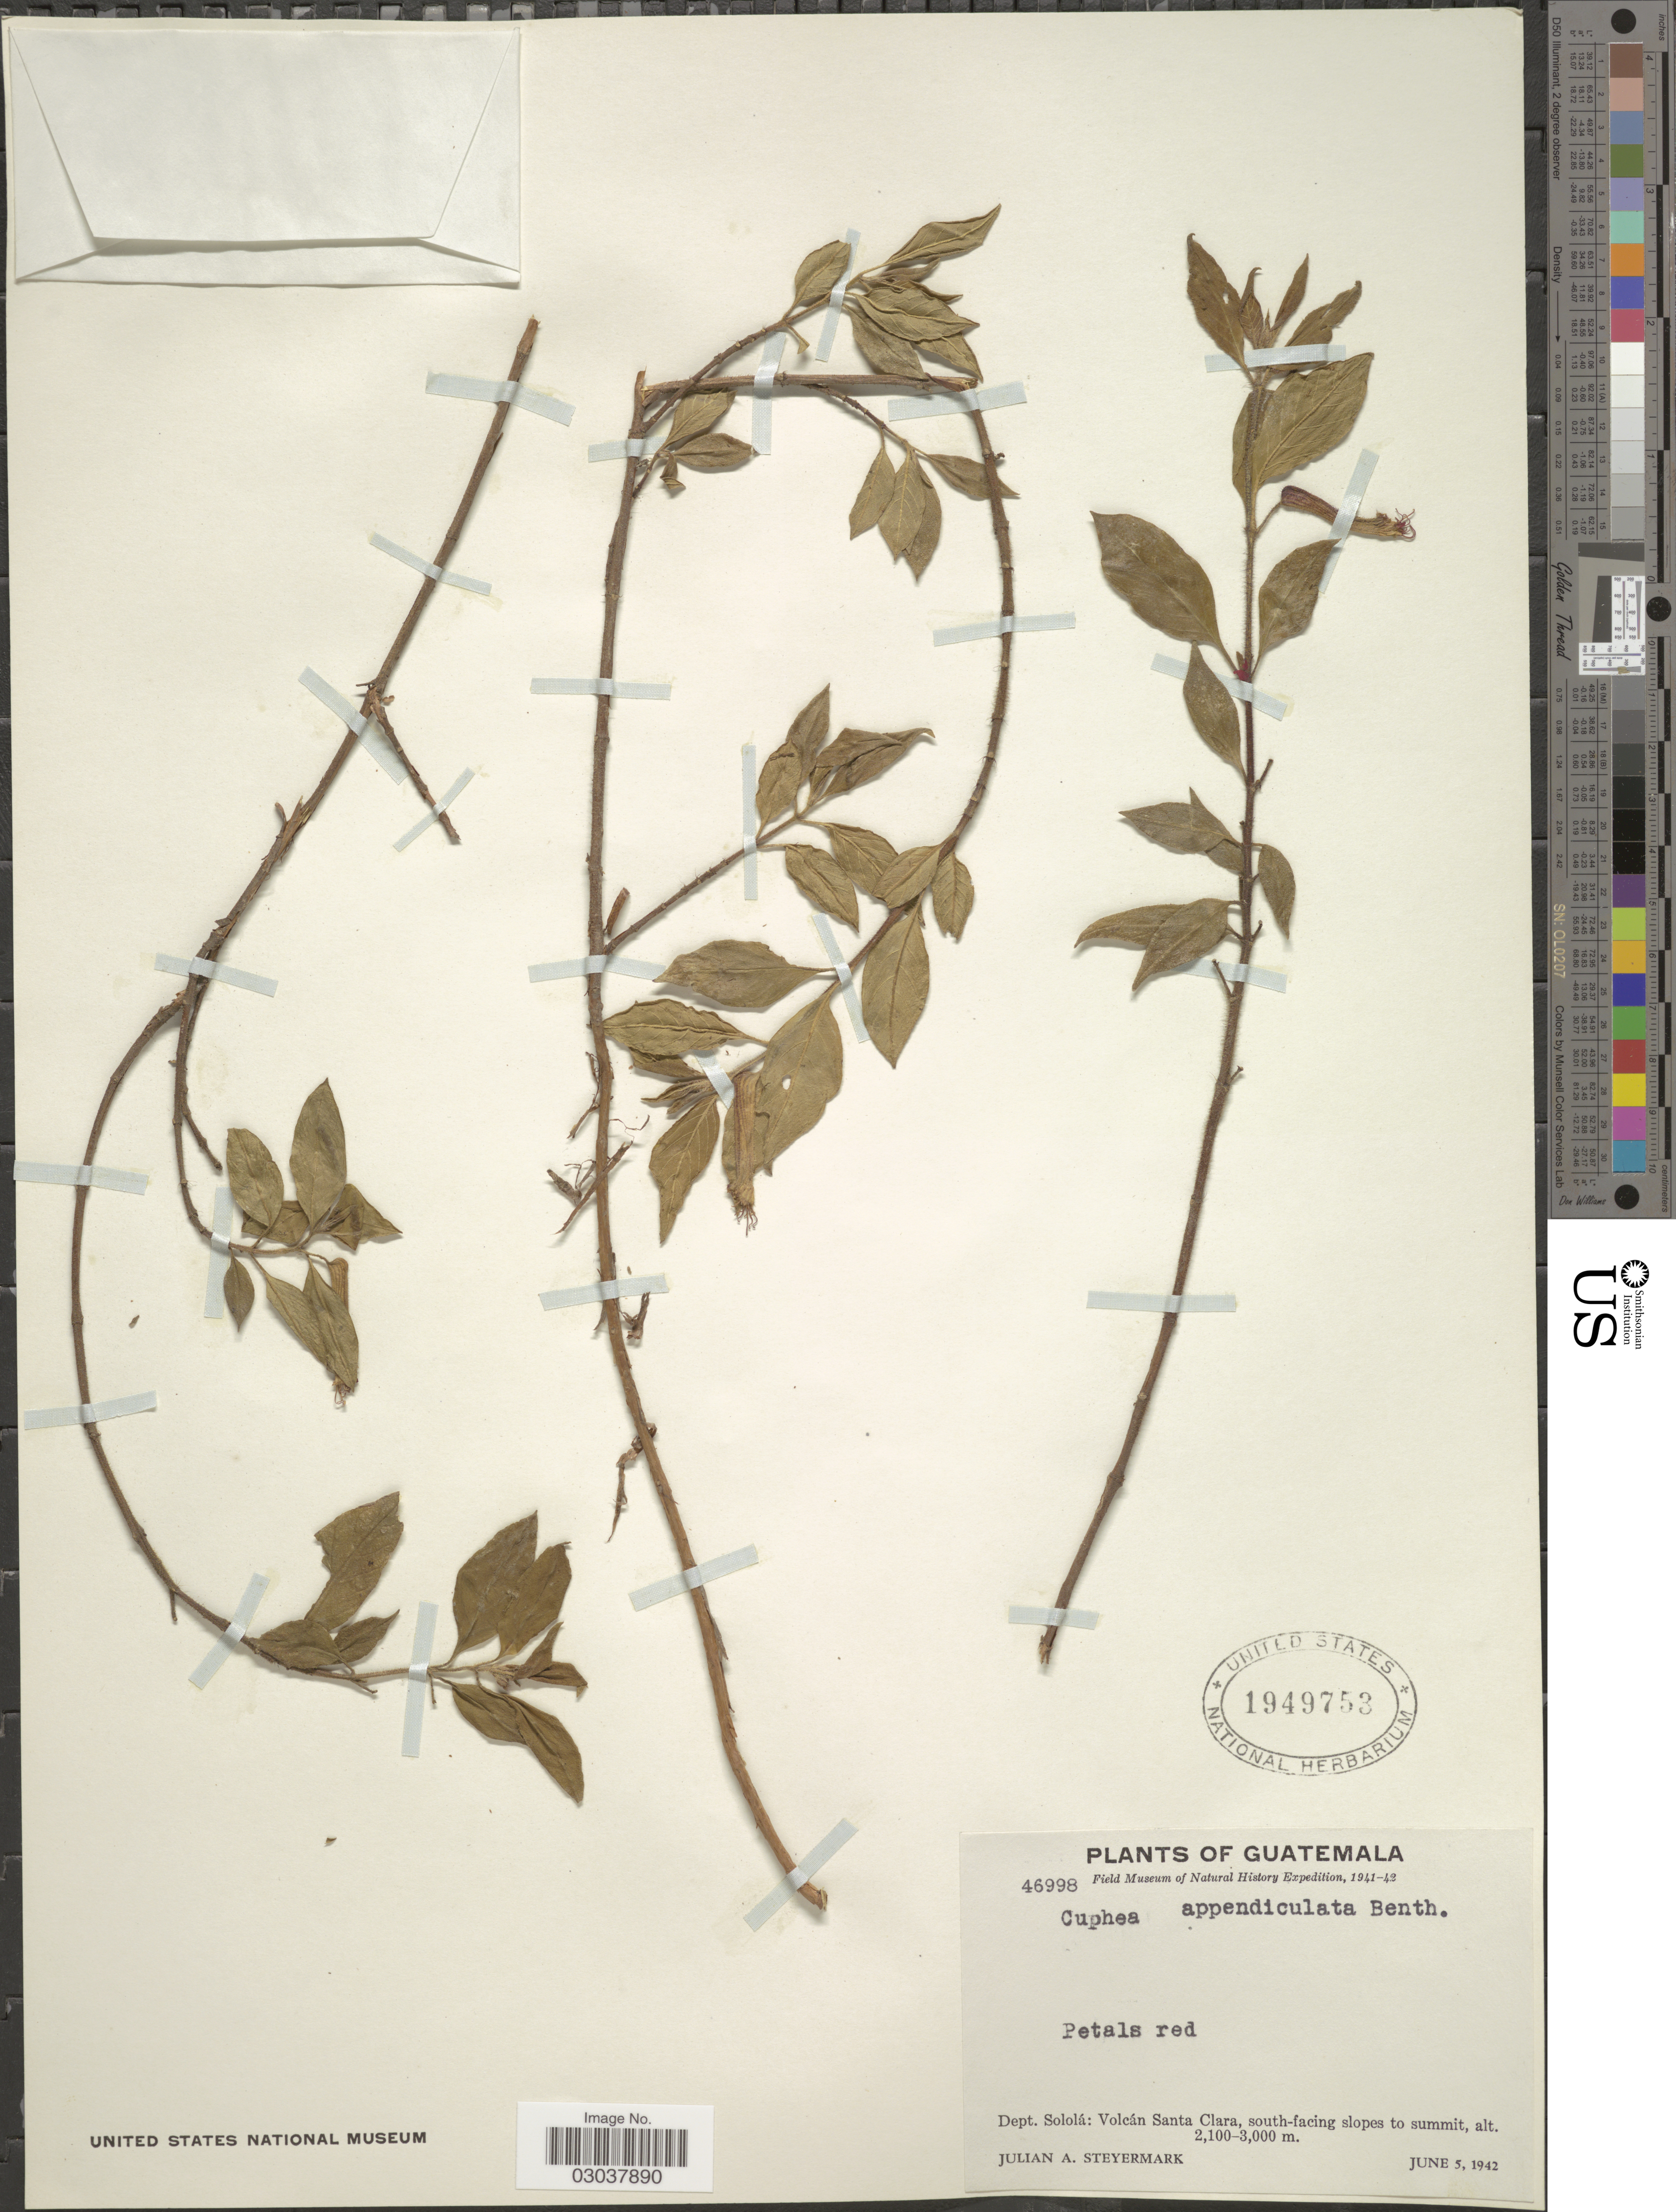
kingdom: Plantae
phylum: Tracheophyta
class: Magnoliopsida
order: Myrtales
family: Lythraceae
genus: Cuphea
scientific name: Cuphea appendiculata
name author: Benth.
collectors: J. Steyermark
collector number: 46998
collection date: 1942-06-05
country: Guatemala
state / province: Sololá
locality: Dept. Sololá: Volcán Santa Clara, south-facing slopes to summit.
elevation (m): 2100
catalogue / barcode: US 1949753